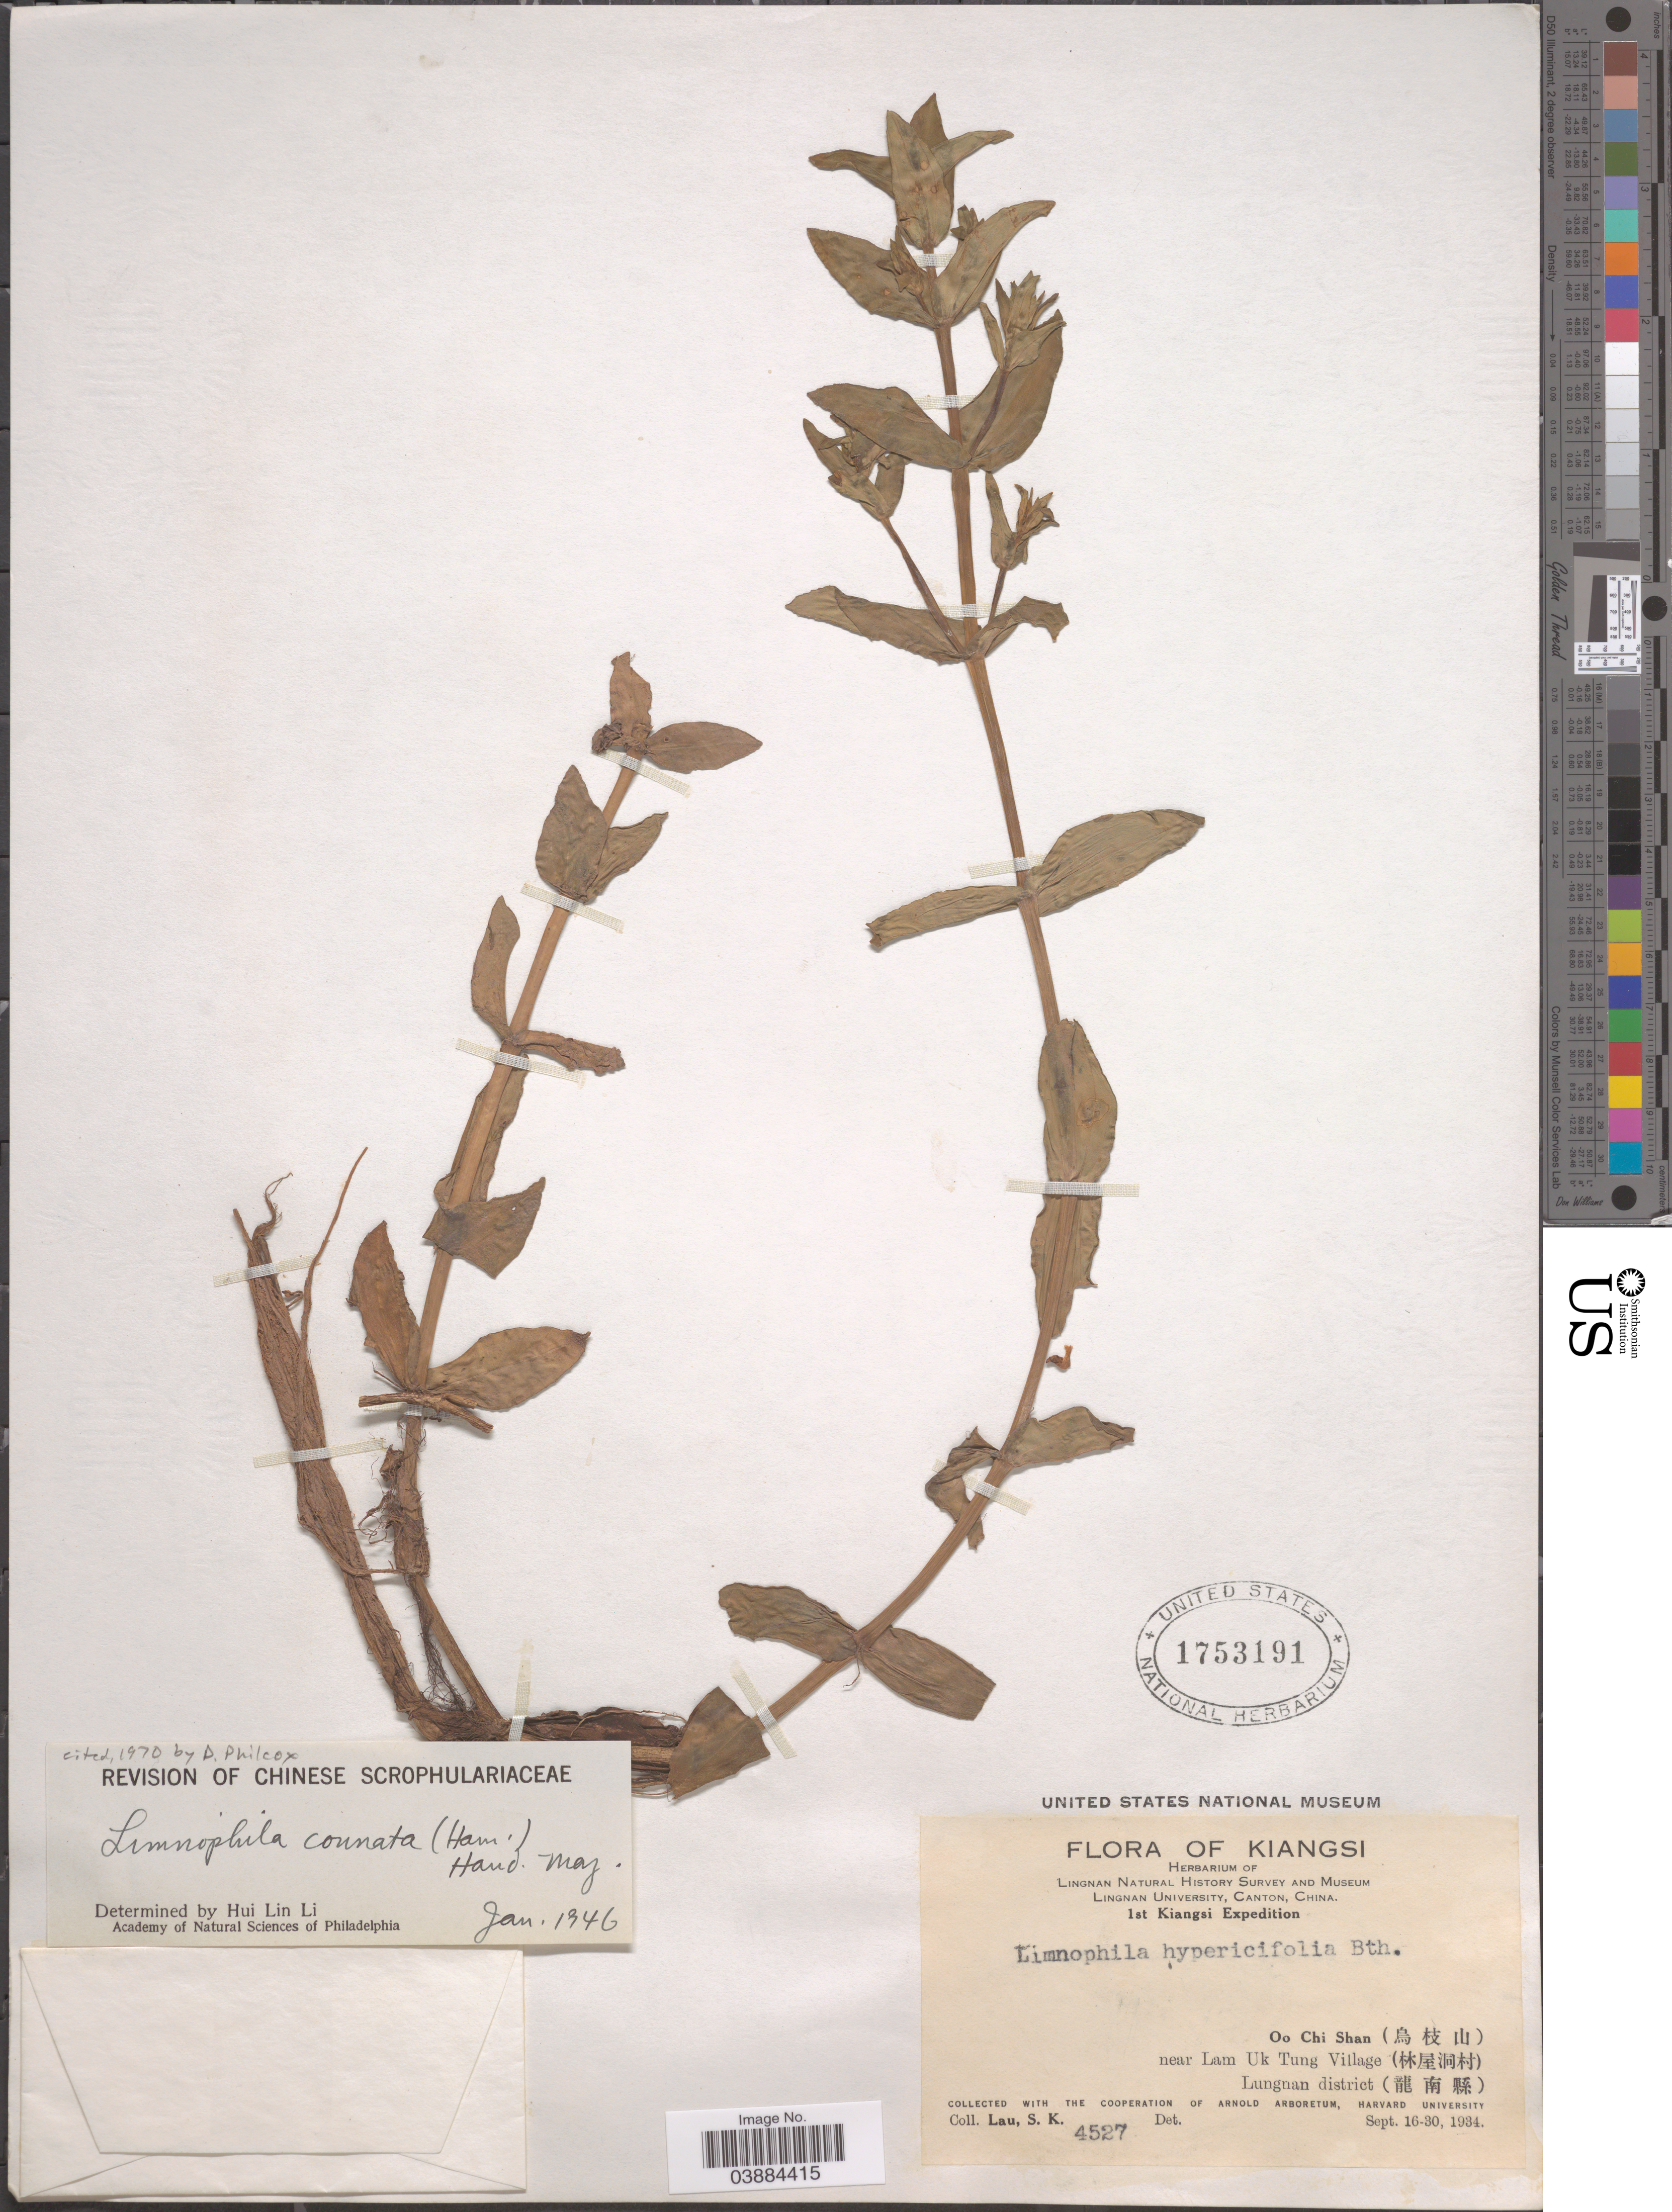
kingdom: Plantae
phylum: Tracheophyta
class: Magnoliopsida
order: Lamiales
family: Plantaginaceae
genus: Limnophila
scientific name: Limnophila connata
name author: (Buch.-Ham. ex D. Don) Hand.-Mazz.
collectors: S. K. Lau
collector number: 4527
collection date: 1934-09-16/1934-09-30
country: China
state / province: Jiangxi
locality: Kiangsi. Oo Chi Shan (X) near Lam Uk Tung Village (X). Lungnan district (X).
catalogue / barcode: US 1753191